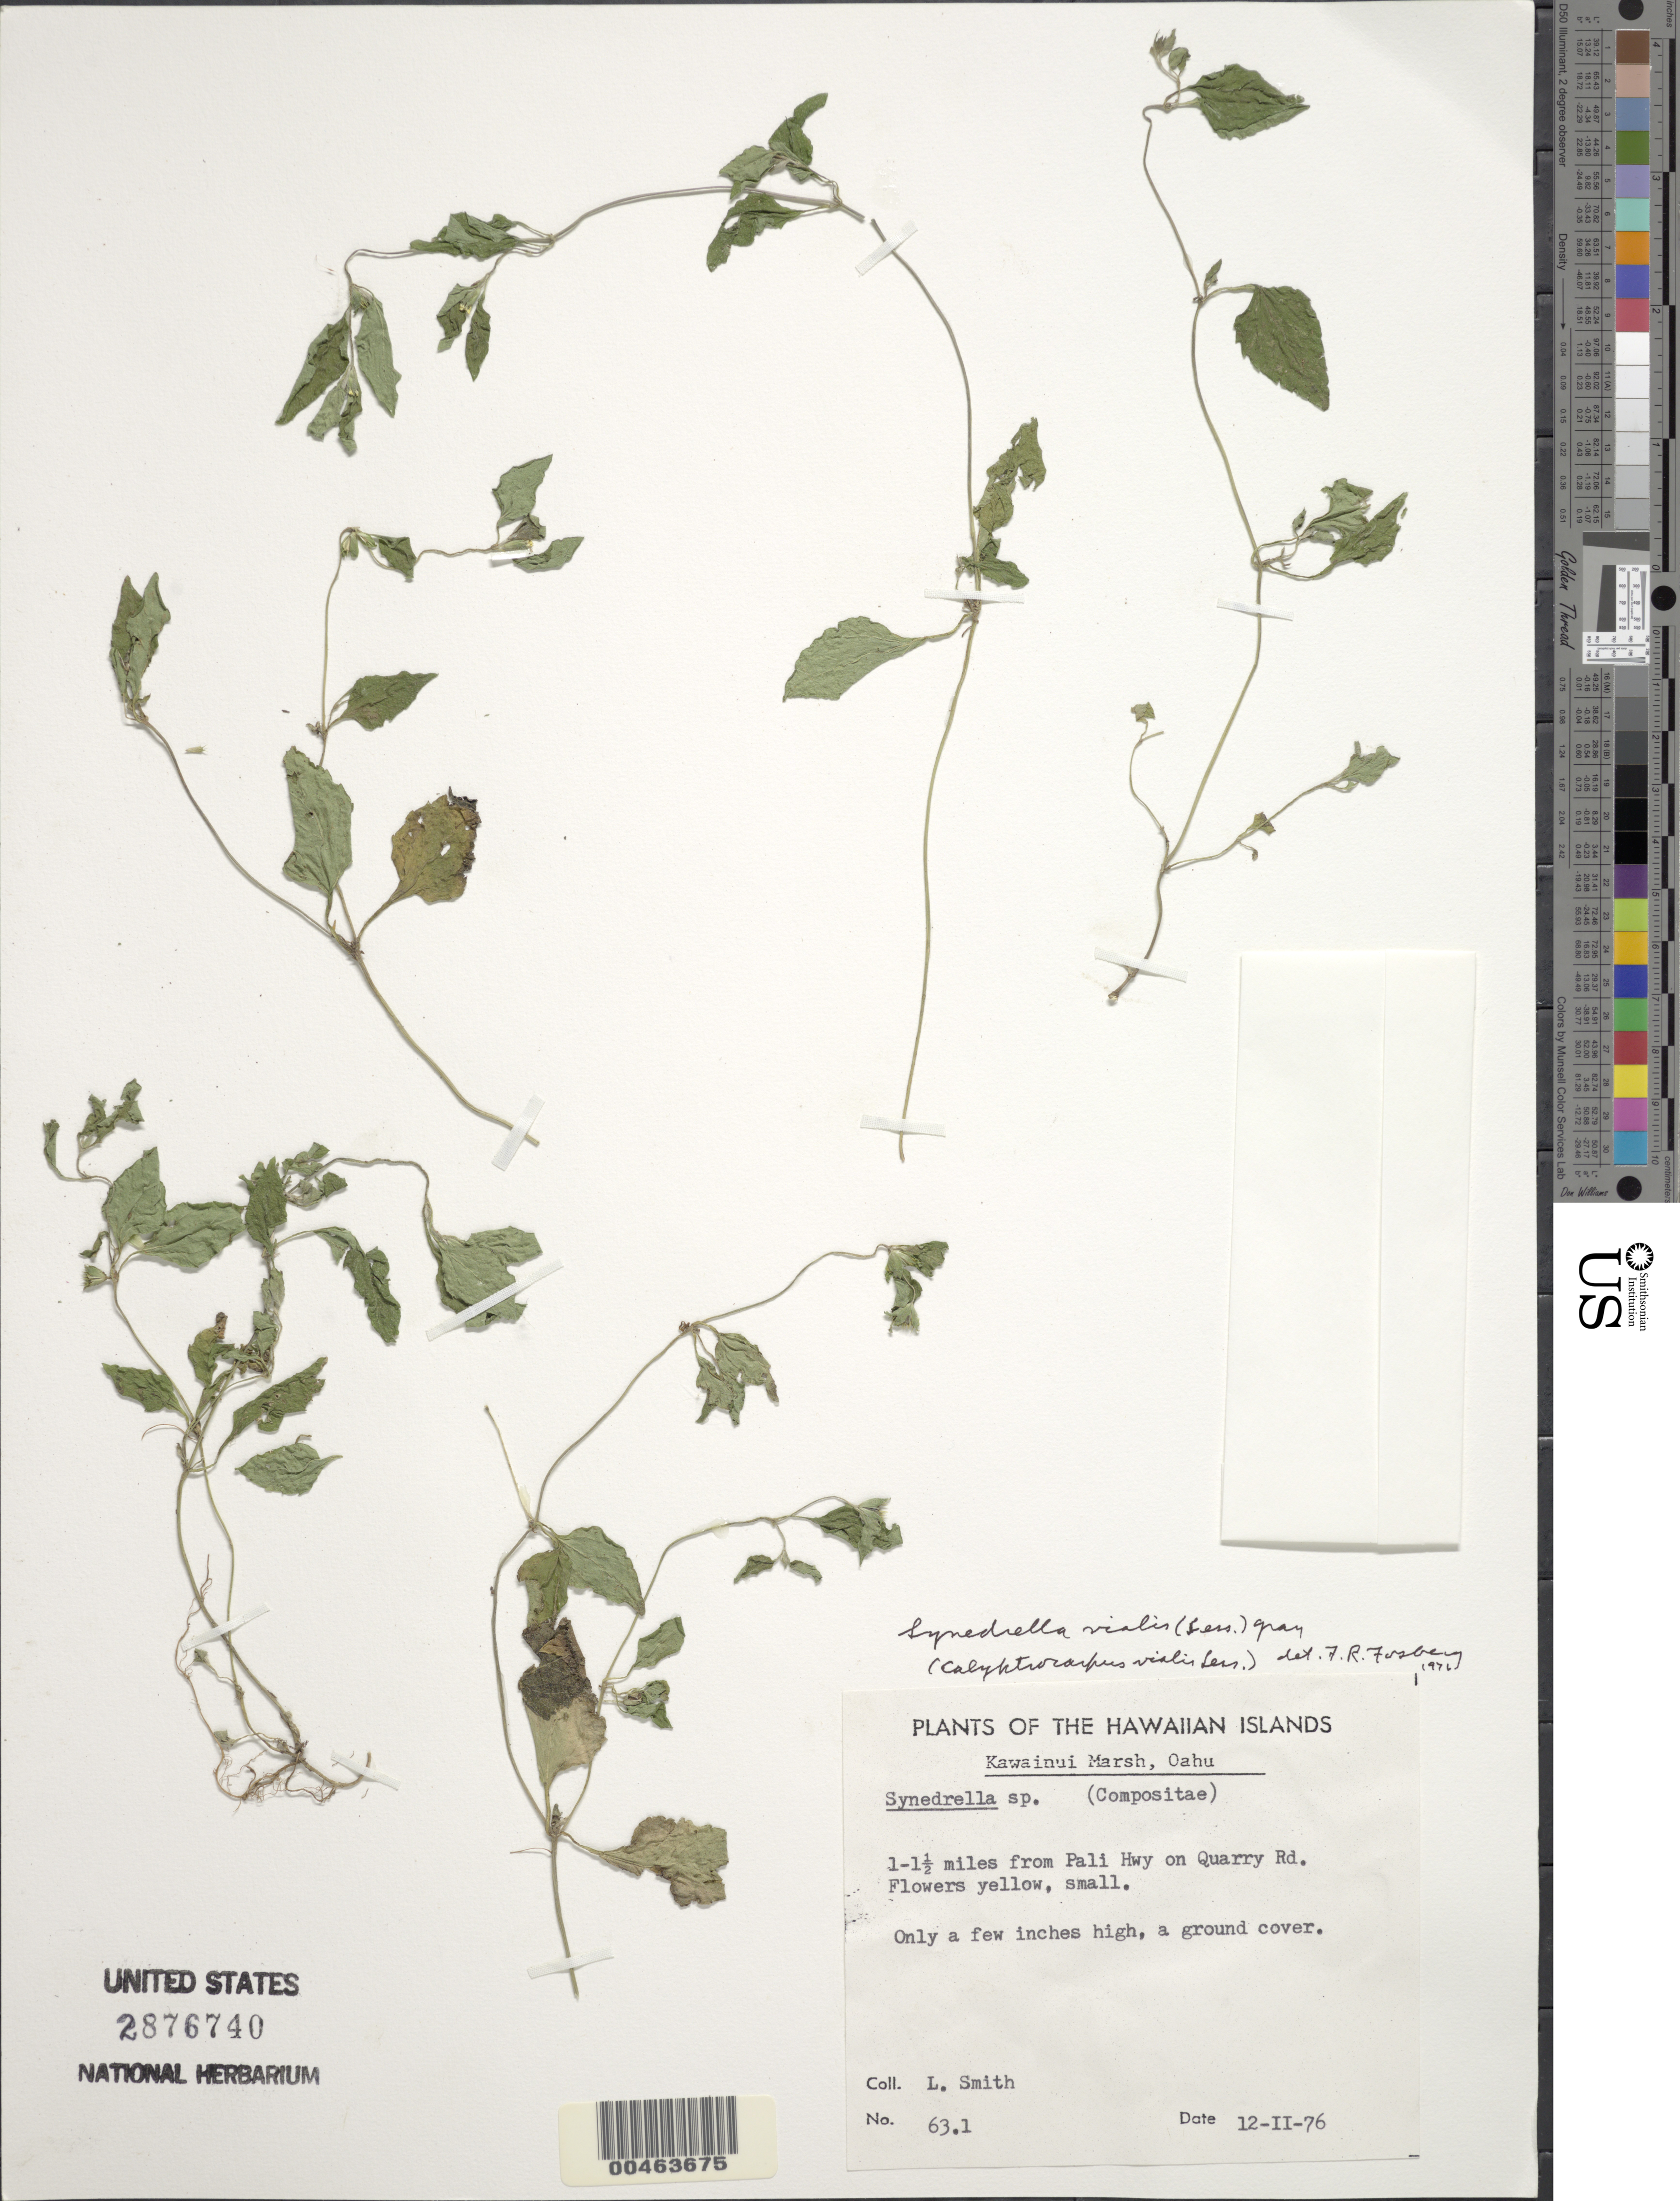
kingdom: Plantae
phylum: Tracheophyta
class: Magnoliopsida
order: Asterales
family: Asteraceae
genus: Calyptocarpus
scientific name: Calyptocarpus vialis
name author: Less.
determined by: Fosberg, F. R.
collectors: L. Smith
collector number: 63.1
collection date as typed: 12 Feb 1976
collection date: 1976-02-12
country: United States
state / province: Hawaii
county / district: Honolulu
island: Oahu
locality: Kawainui Marsh, 1-1.5 miles from Pali Hwy on Quarry Rd.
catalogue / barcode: US 2876740